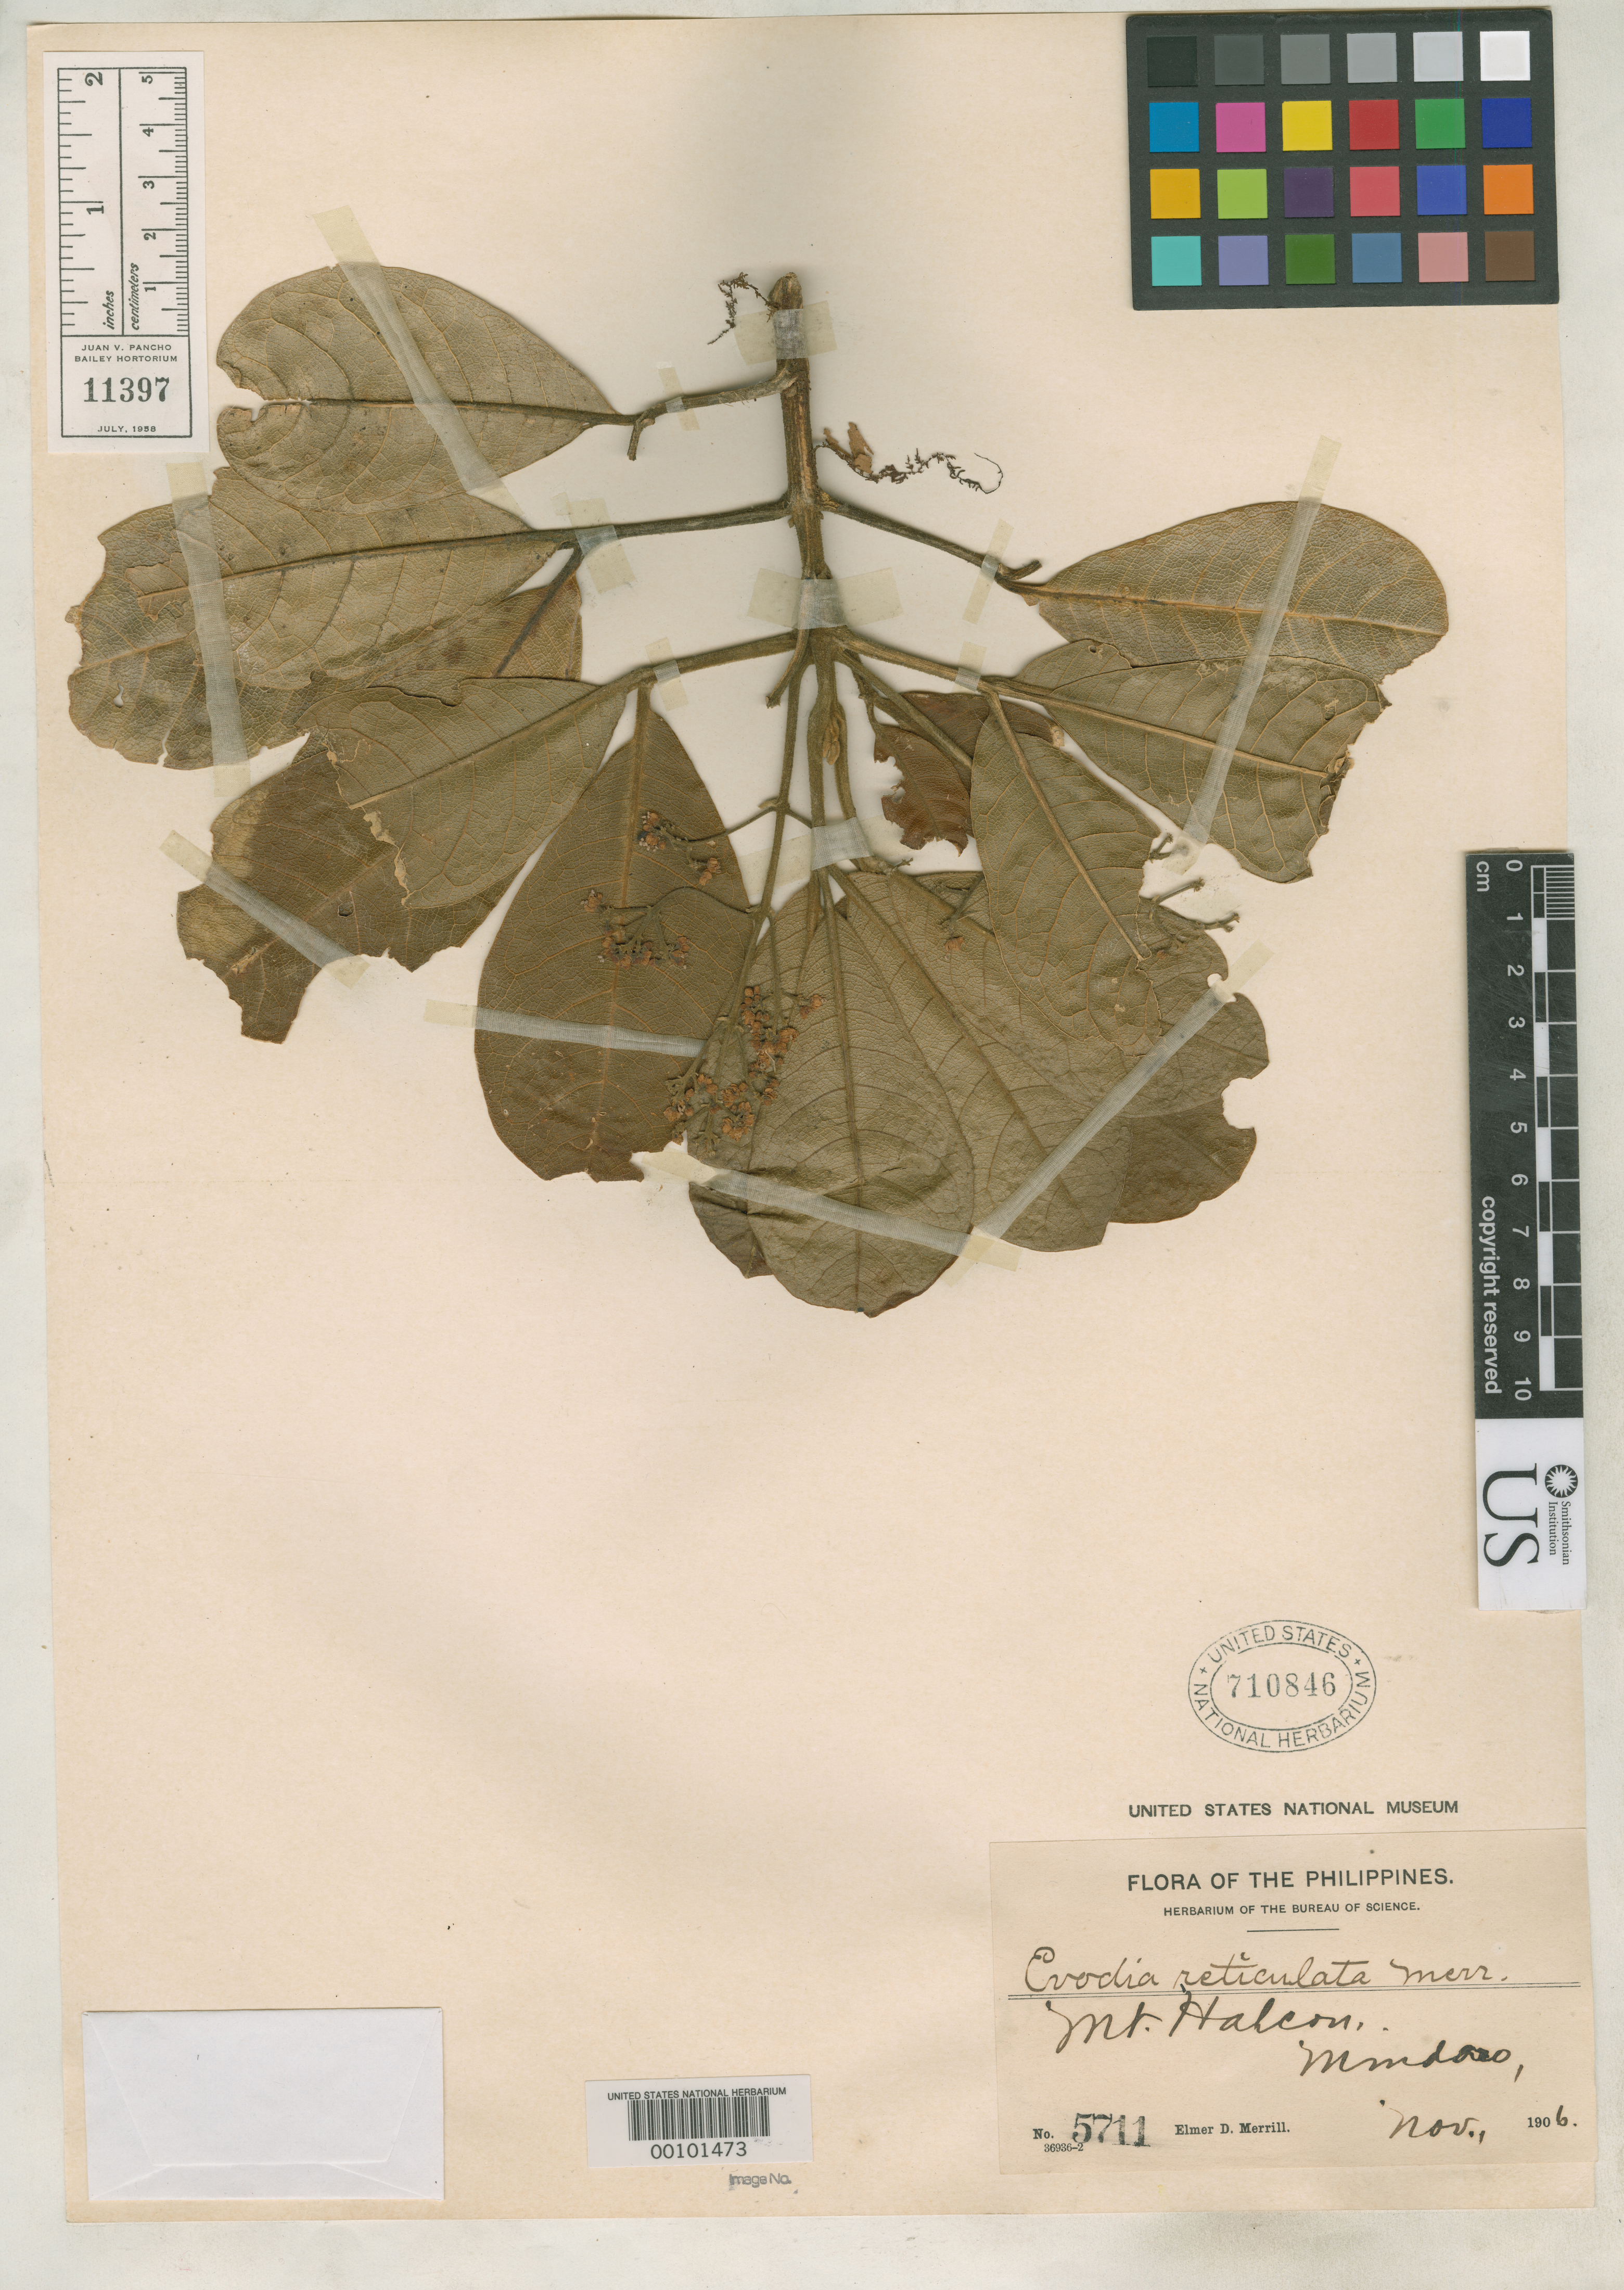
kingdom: Plantae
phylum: Tracheophyta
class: Magnoliopsida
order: Sapindales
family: Rutaceae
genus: Euodia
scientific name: Euodia reticulata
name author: Merr.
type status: Isotype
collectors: E. D. Merrill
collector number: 5711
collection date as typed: Nov 1906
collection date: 1906-11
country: Philippines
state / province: Mimaropa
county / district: Mindoro Oriental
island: Mindoro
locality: Mt. Halcon.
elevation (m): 2400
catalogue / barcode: US 710846